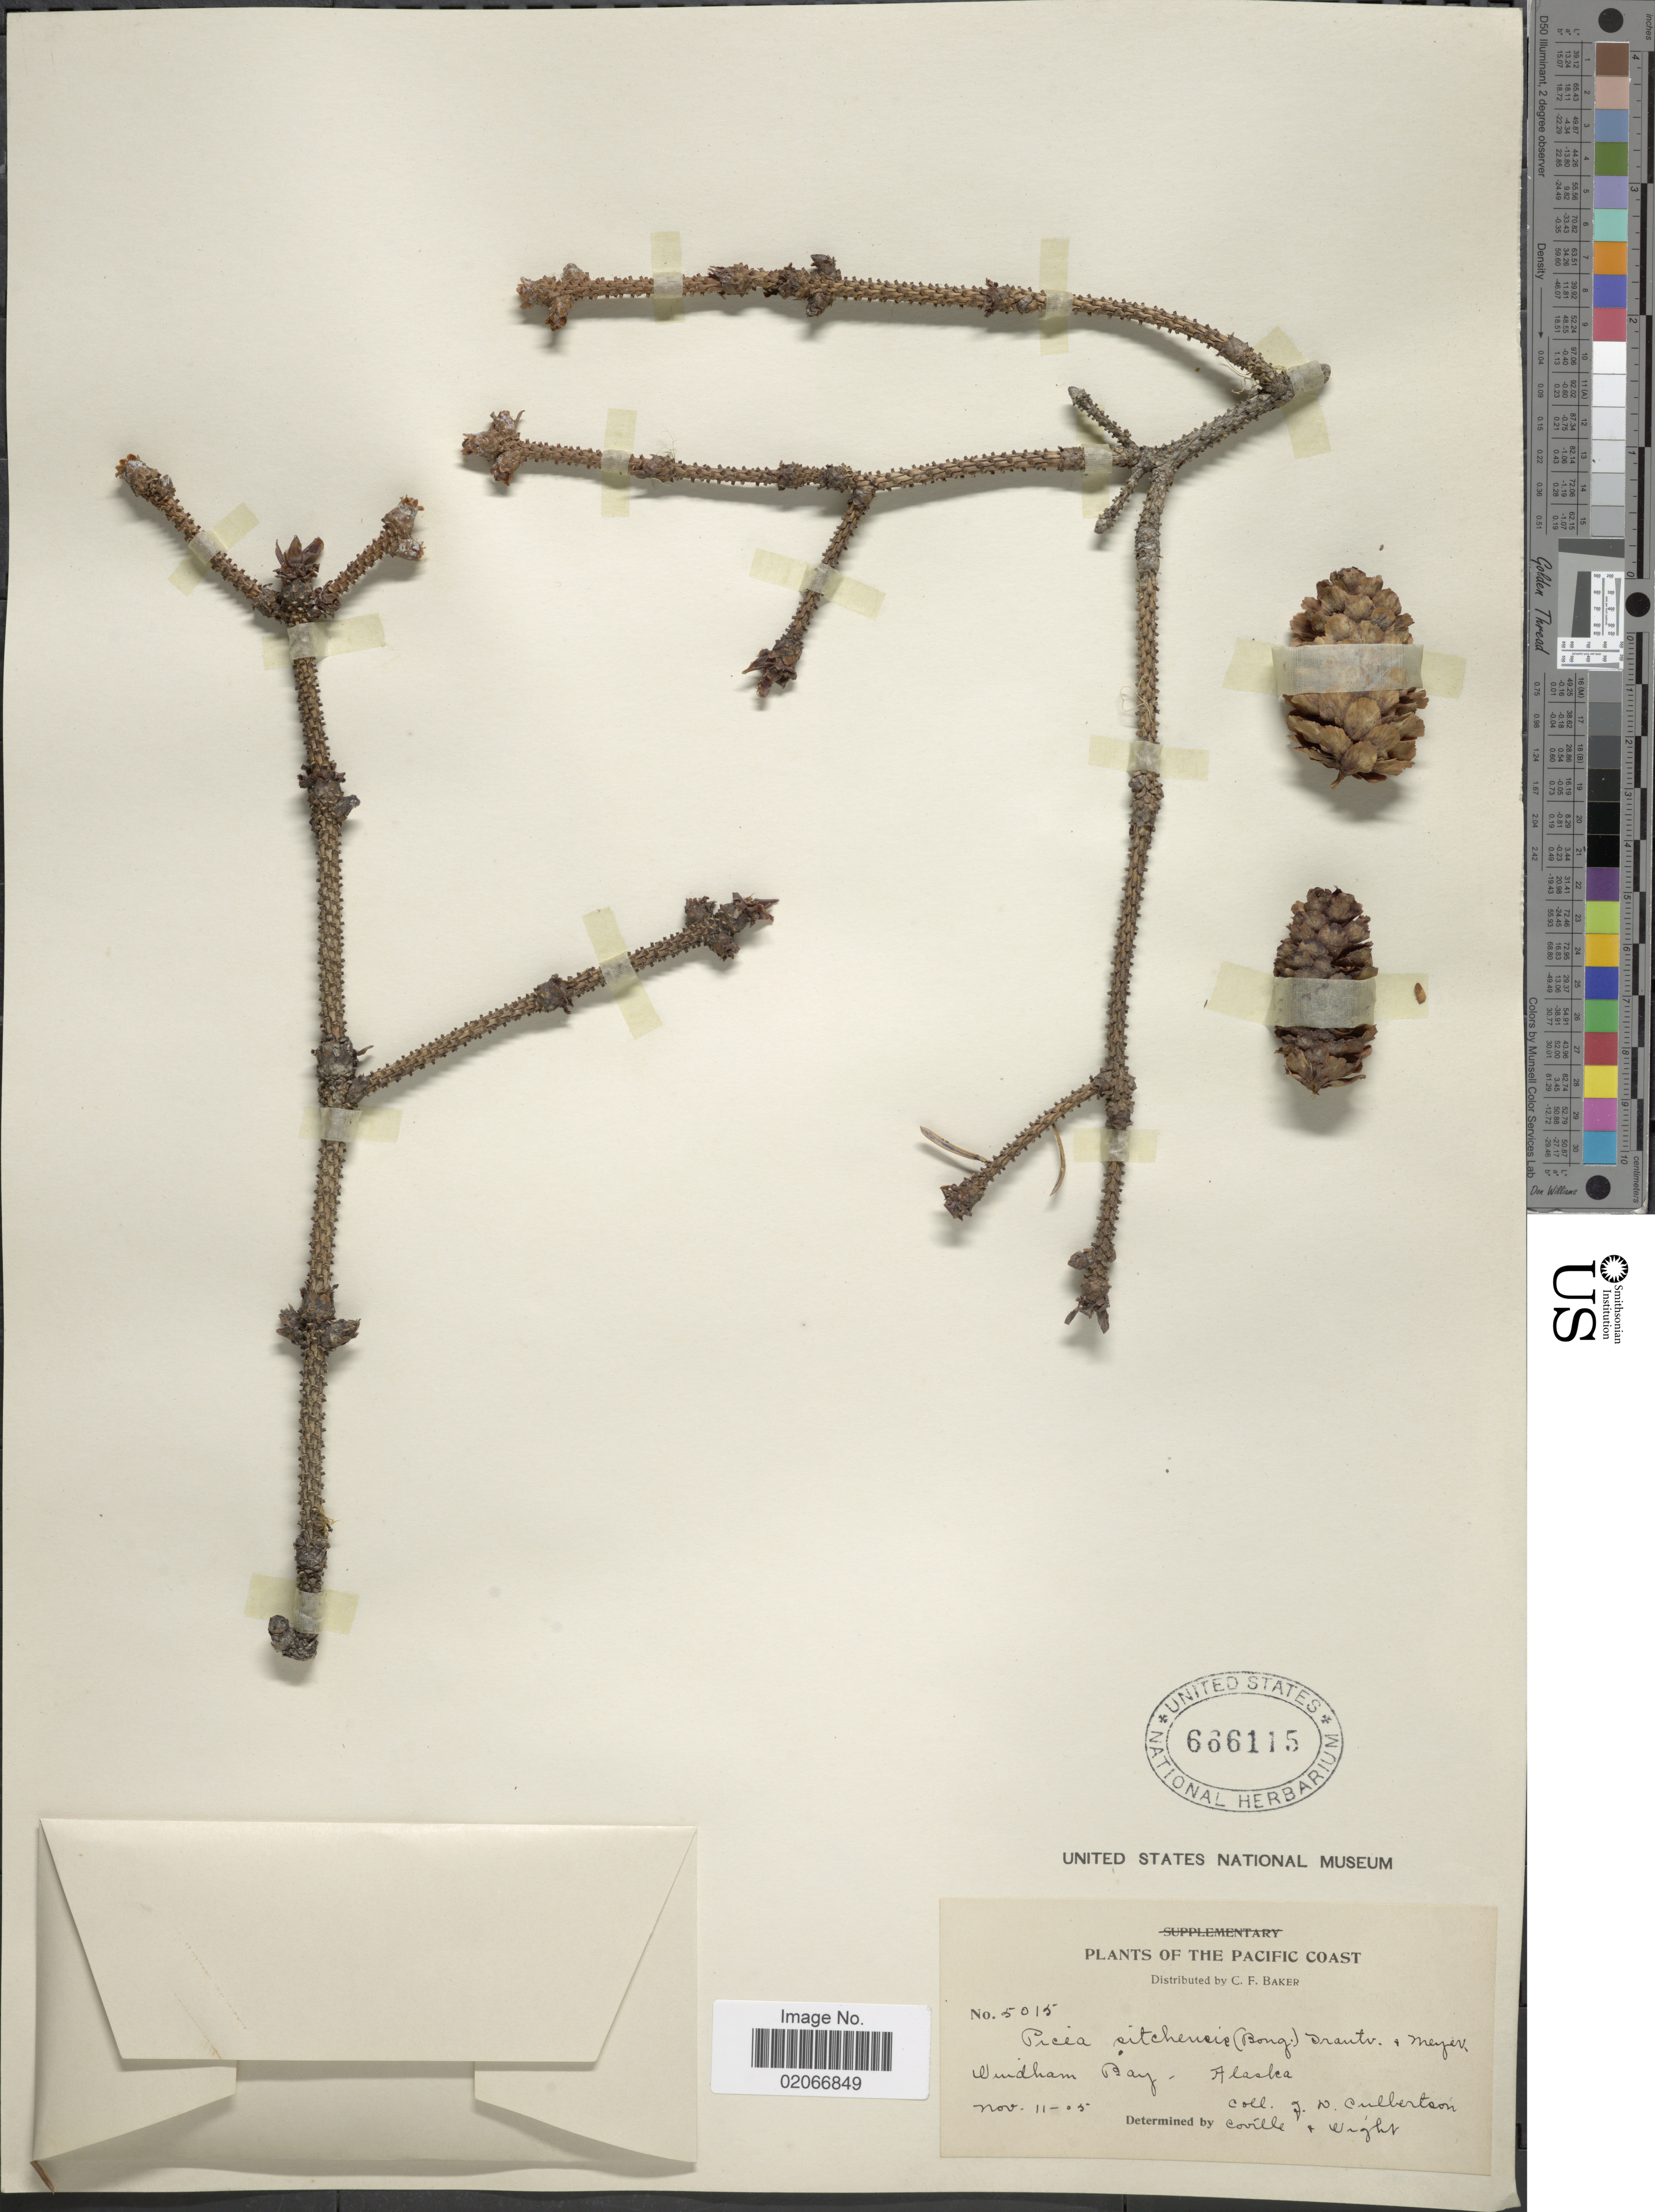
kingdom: Plantae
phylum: Tracheophyta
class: Pinopsida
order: Pinales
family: Pinaceae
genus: Picea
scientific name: Picea sitchensis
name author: (Bong.) Carrière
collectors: J. Culbertson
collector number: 5015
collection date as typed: Transcribed d/m/y: 11/11/5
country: United States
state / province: Alaska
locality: The Pacific Coast. Windham Bay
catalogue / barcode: US 666115